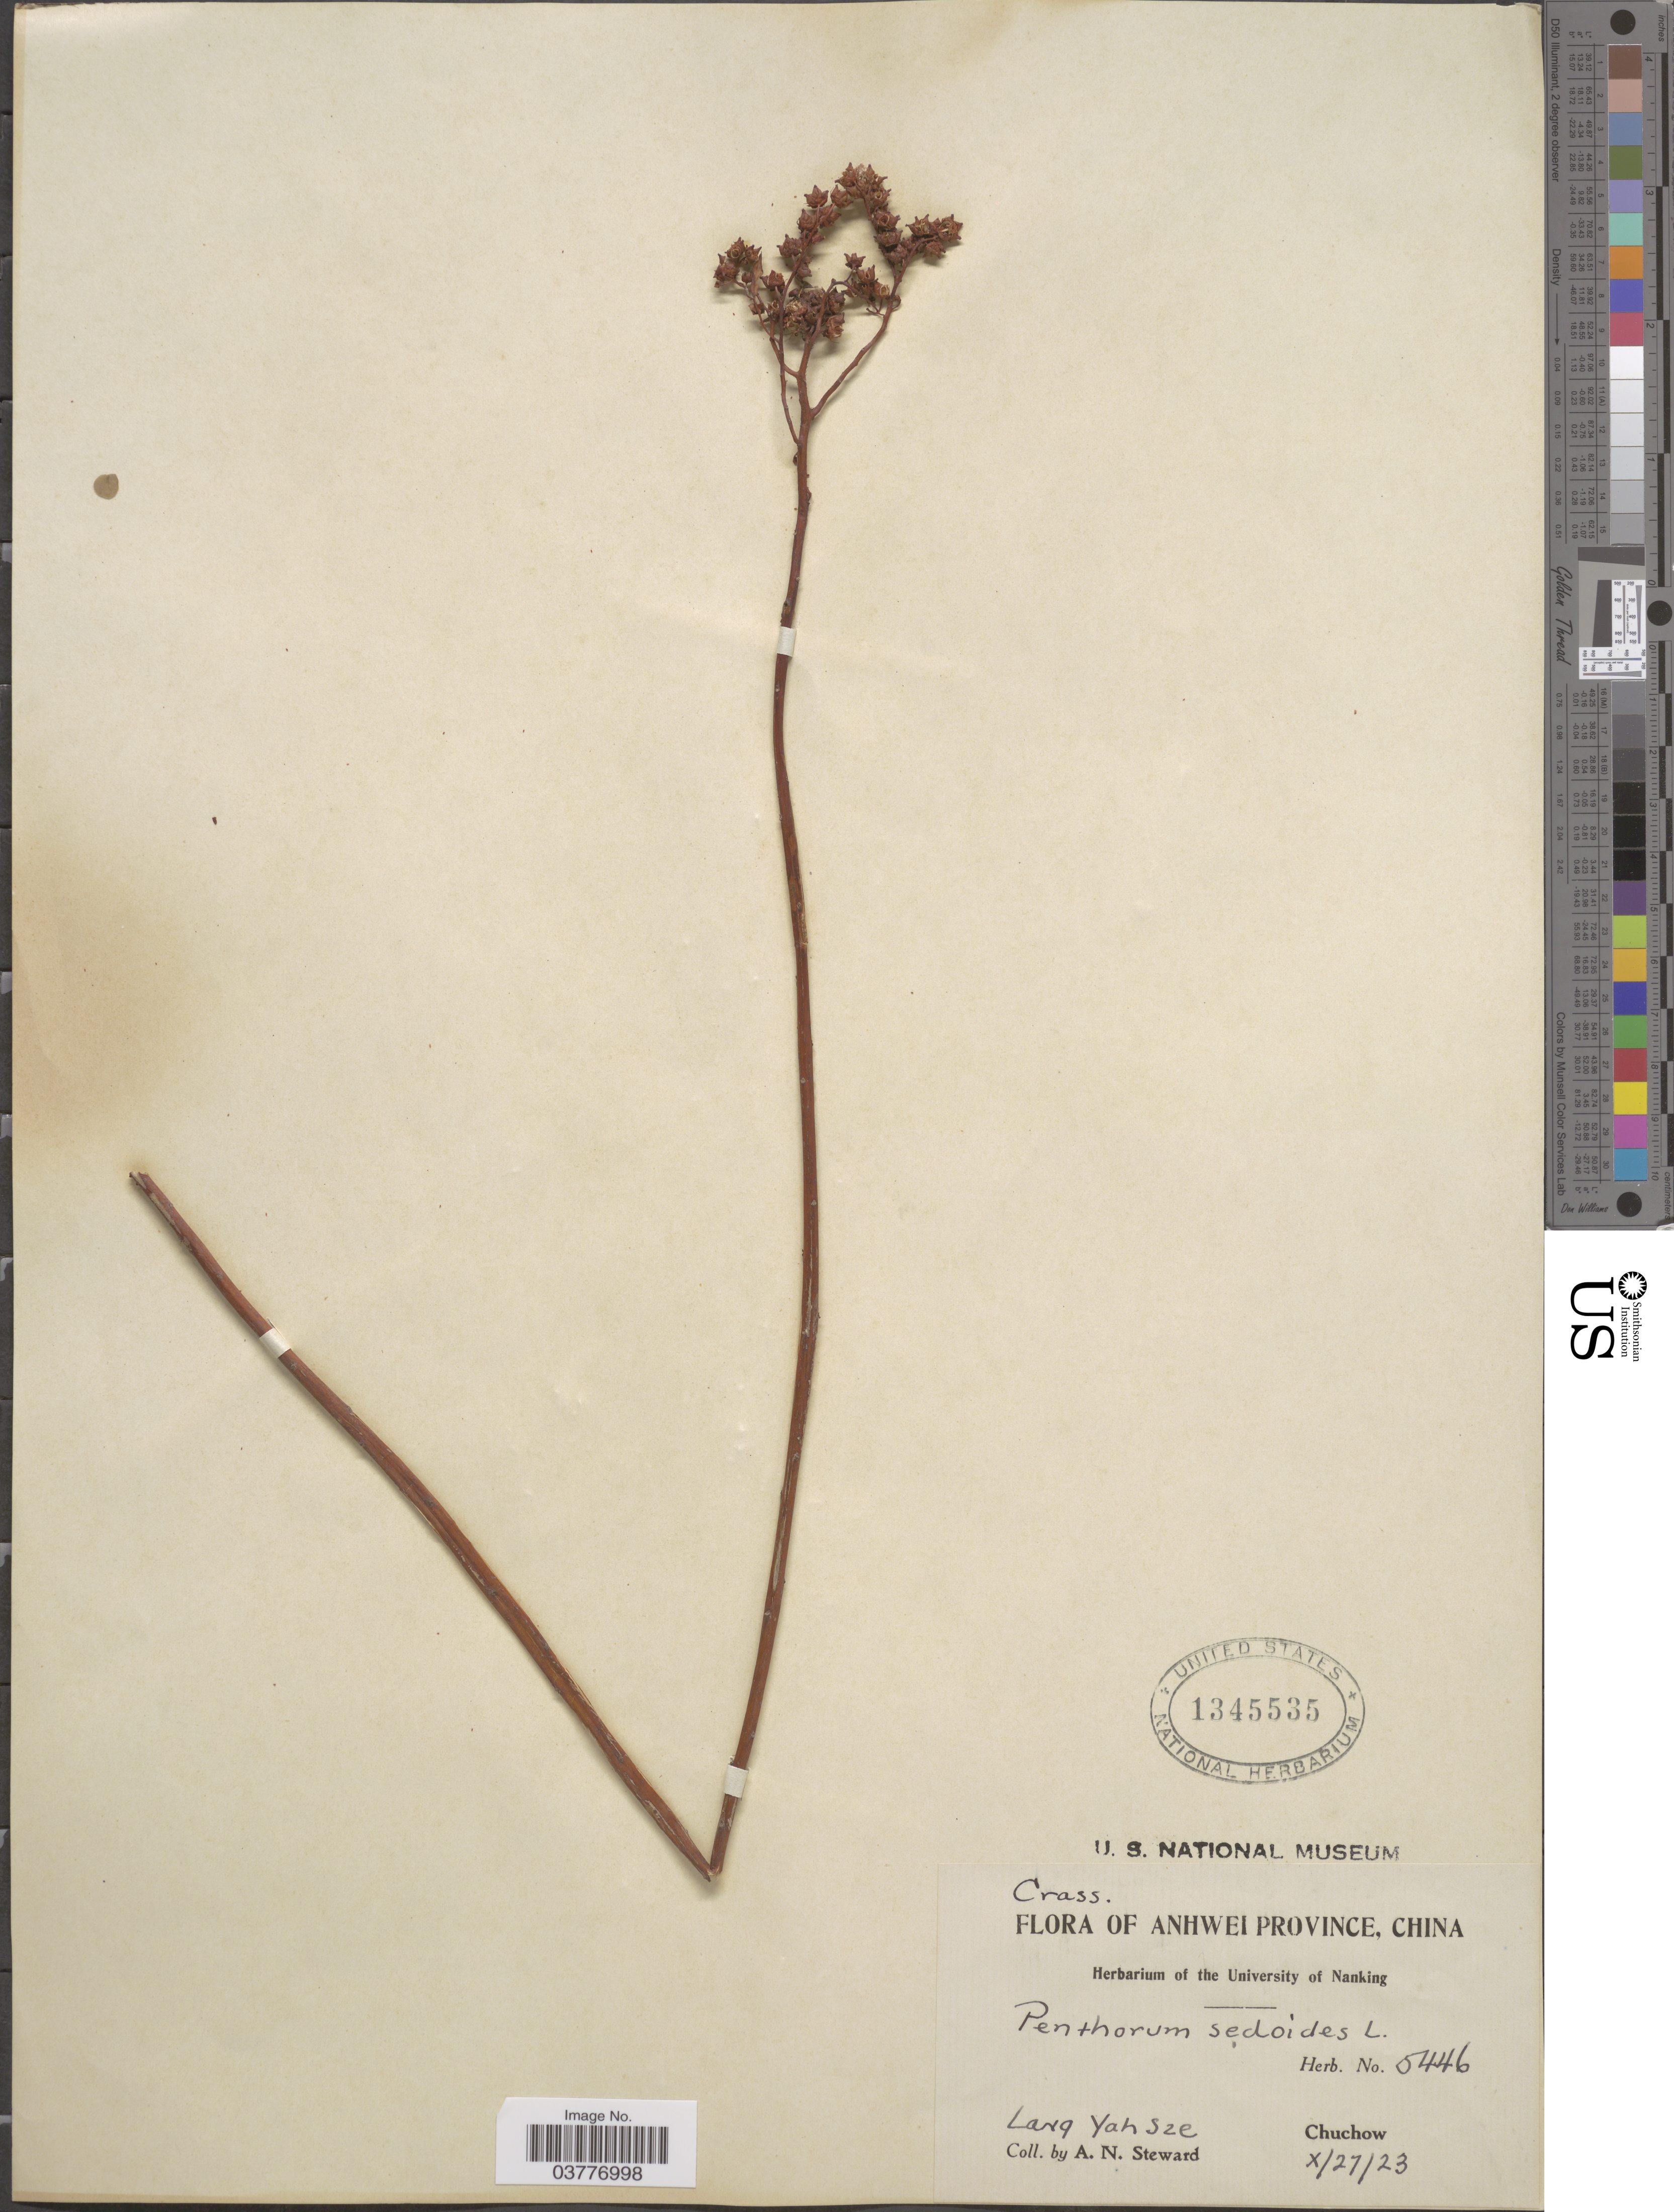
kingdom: Plantae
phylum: Tracheophyta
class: Magnoliopsida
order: Saxifragales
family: Penthoraceae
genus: Penthorum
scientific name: Penthorum sedoides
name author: L.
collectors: A. N. Steward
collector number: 5446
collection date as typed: Transcribed d/m/y: 27/10/23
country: China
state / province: Anhui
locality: Anhwei Province. Lang Yah Sze. Chuchow.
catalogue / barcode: US 1345535